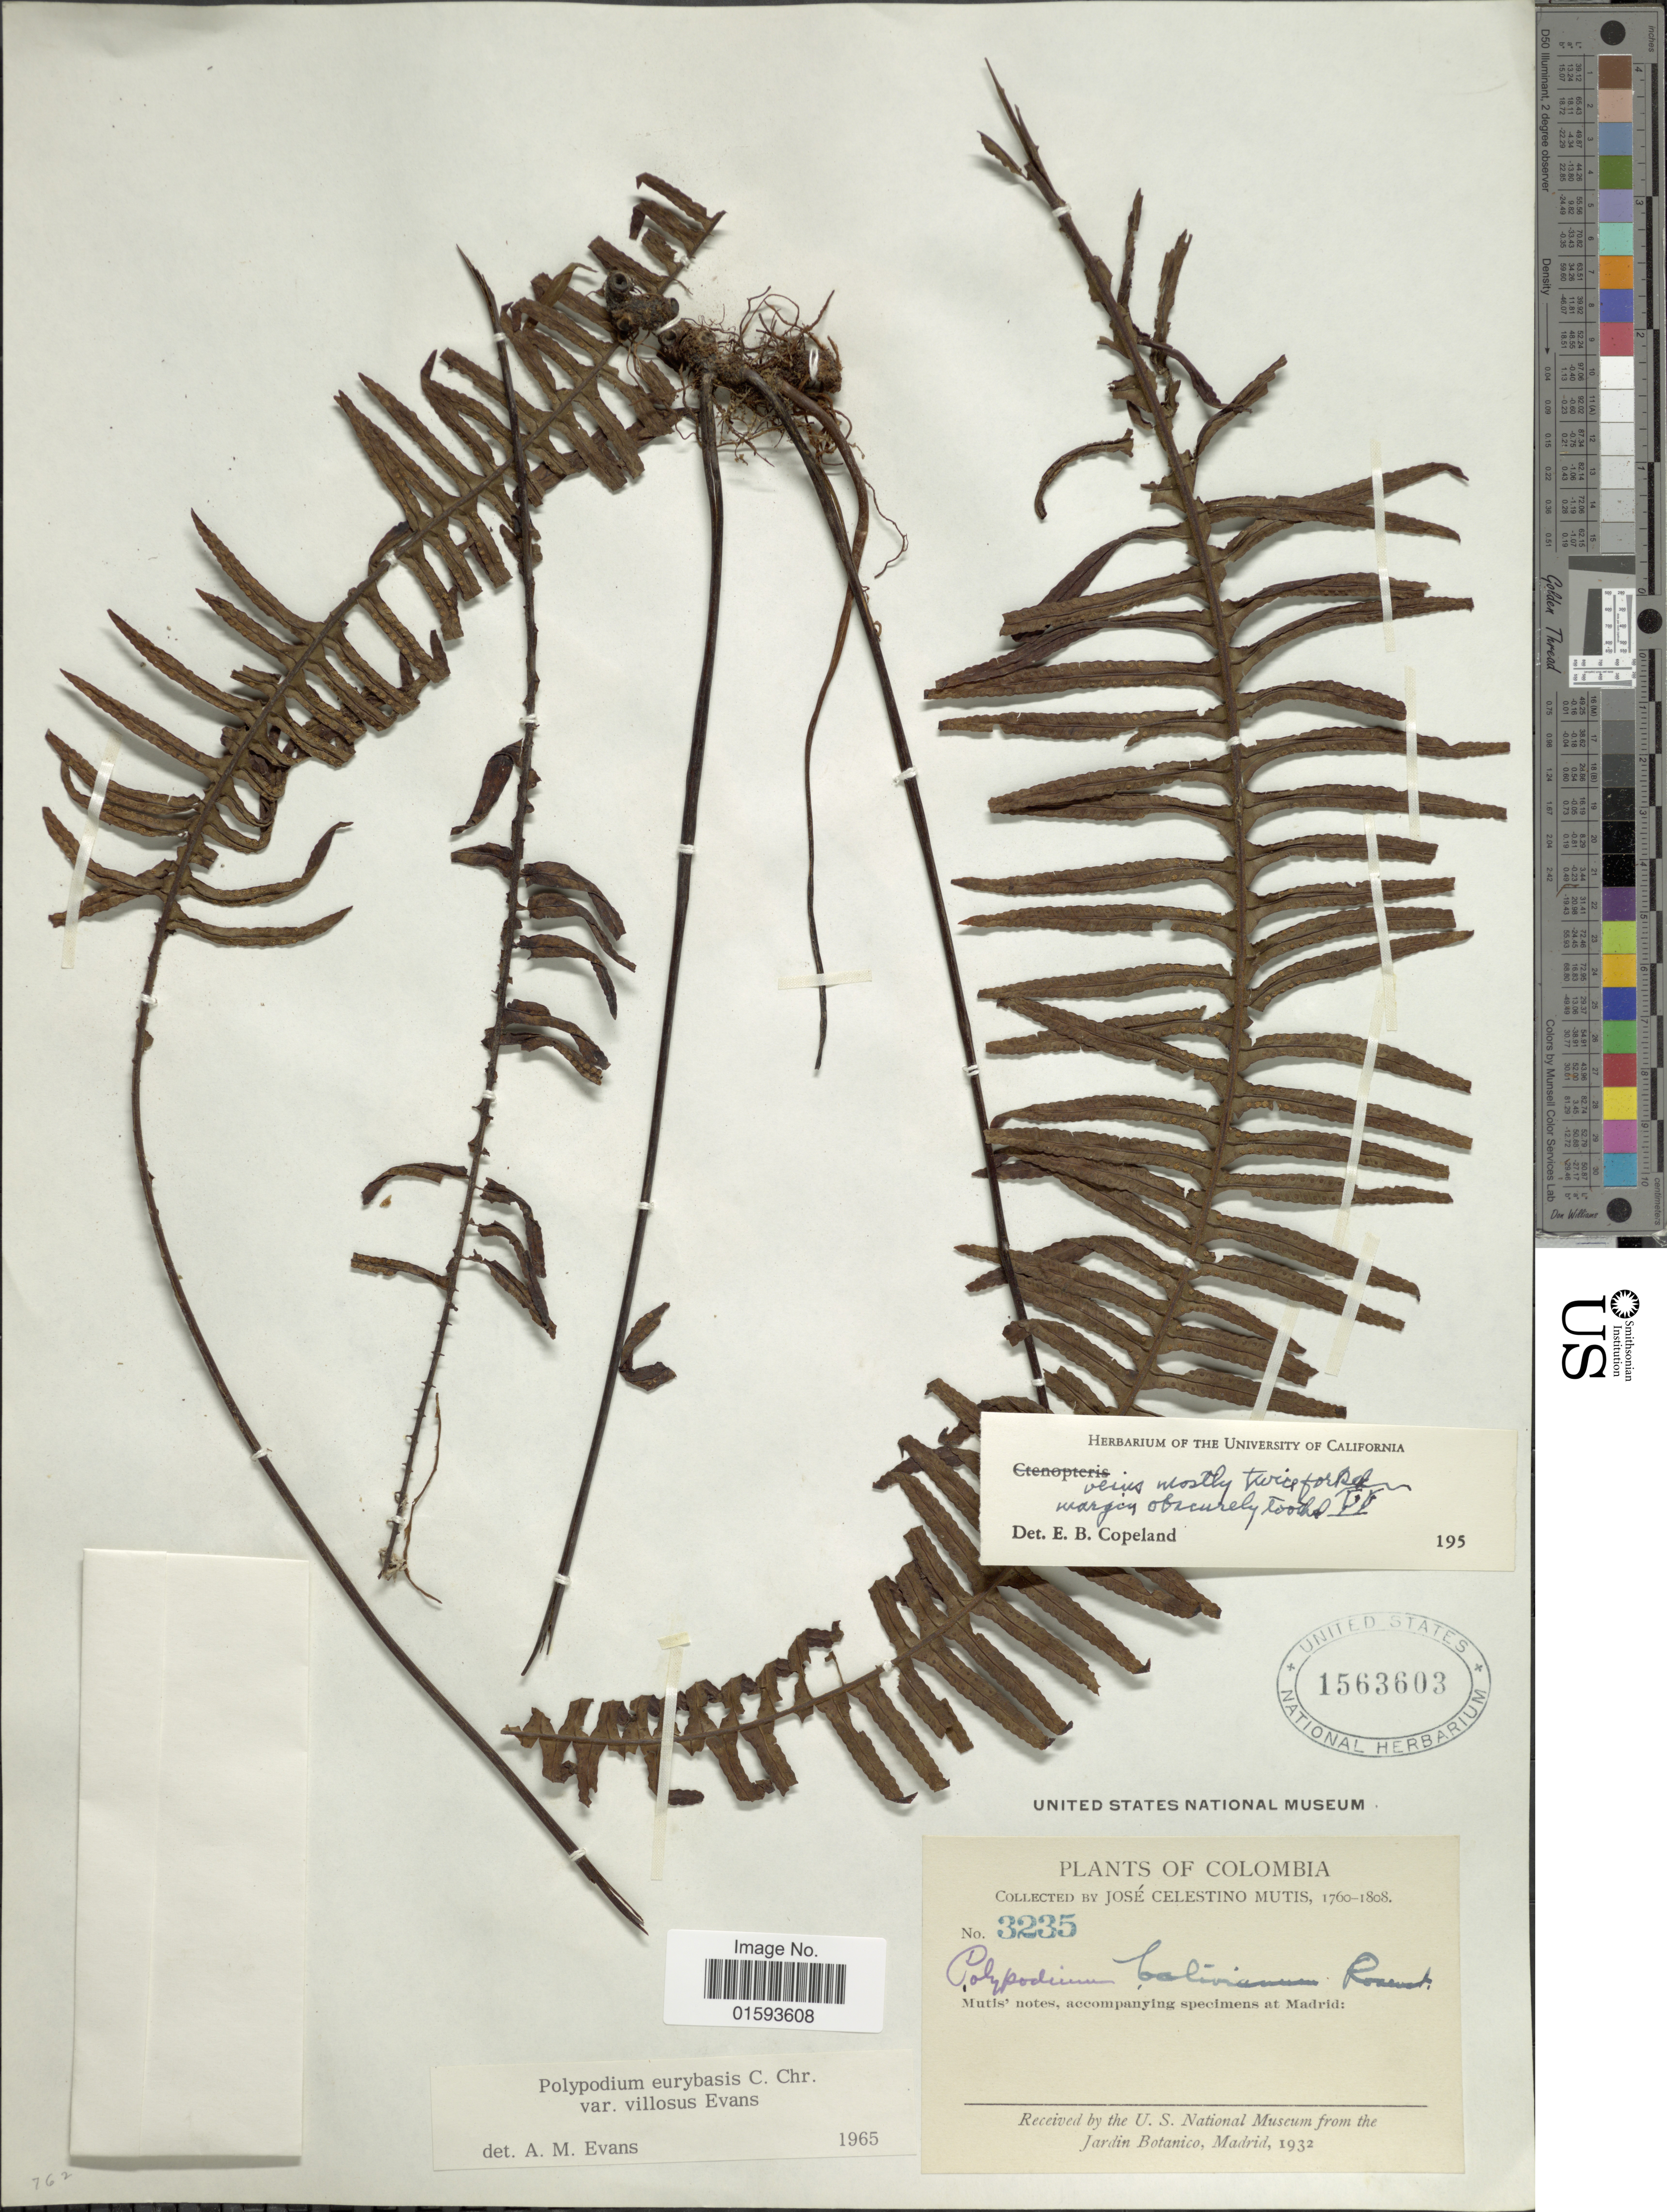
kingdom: Plantae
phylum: Tracheophyta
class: Polypodiopsida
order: Polypodiales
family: Polypodiaceae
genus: Pecluma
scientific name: Pecluma eurybasis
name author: (C. Chr.) M.G. Price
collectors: J. C. B. Mutis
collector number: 3235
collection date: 1760/1808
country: Colombia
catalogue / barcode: US 1563603